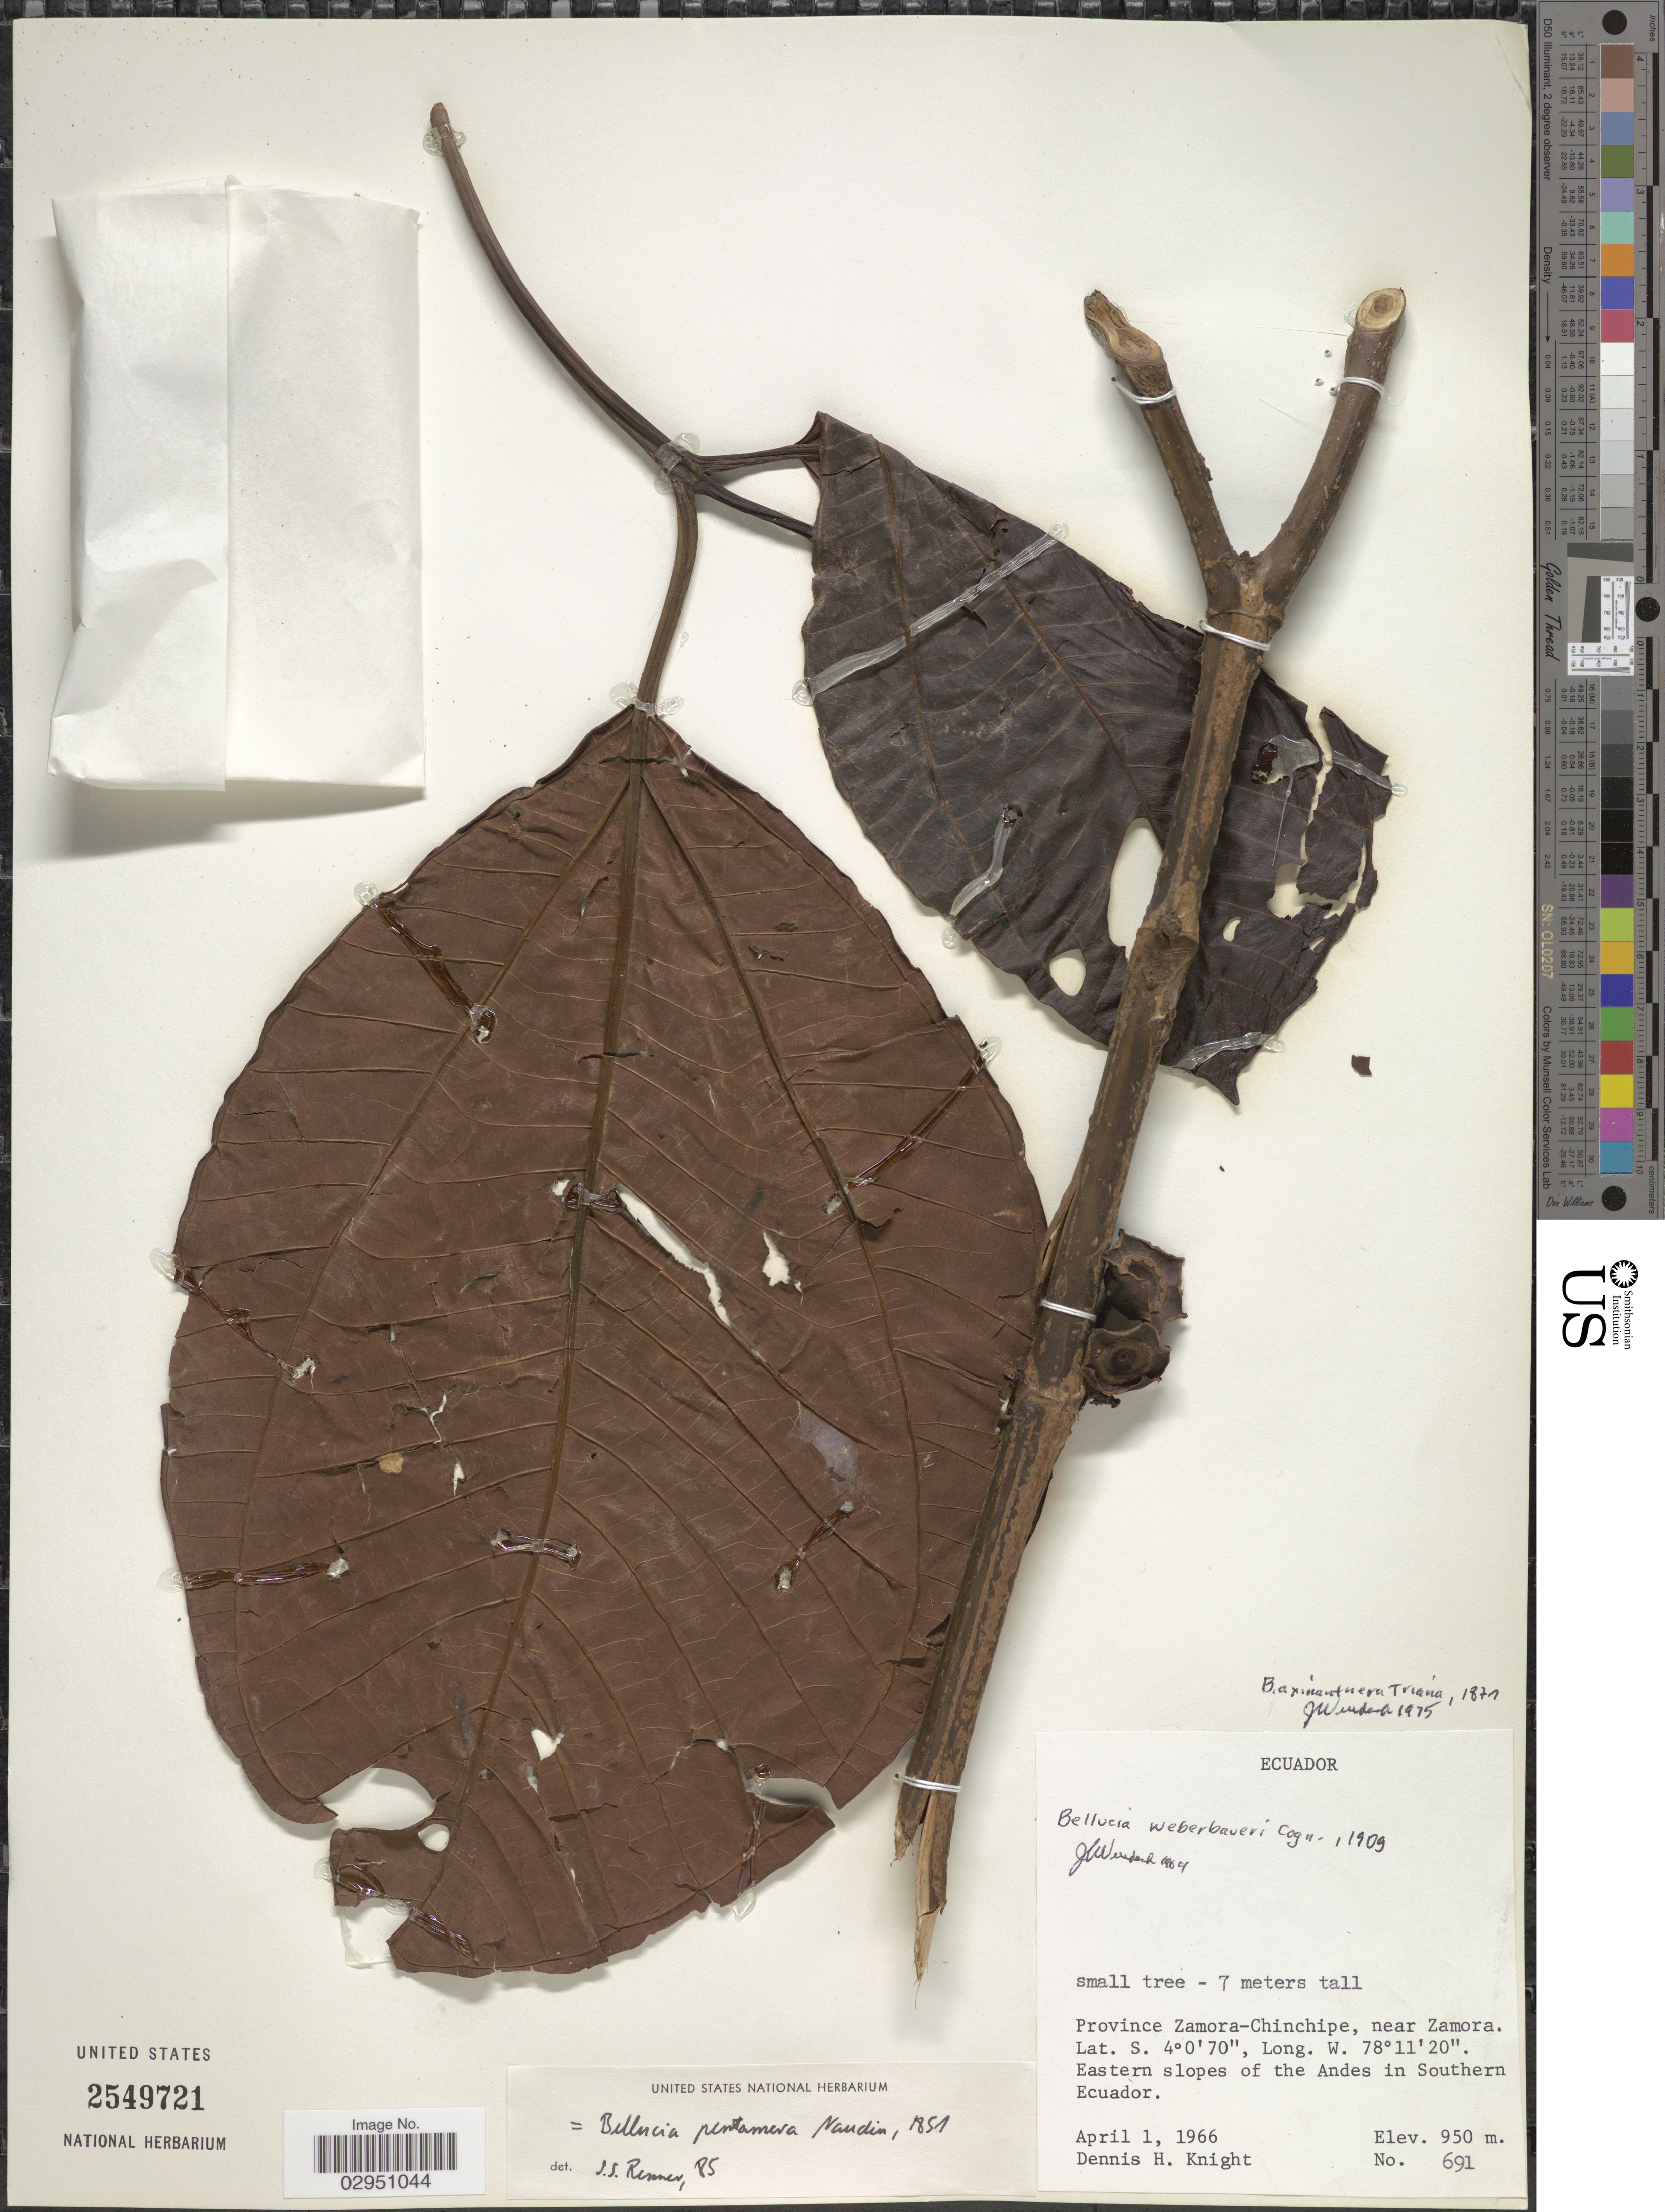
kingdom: Plantae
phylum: Tracheophyta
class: Magnoliopsida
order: Myrtales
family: Melastomataceae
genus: Bellucia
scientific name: Bellucia pentamera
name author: Naudin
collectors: D. Knight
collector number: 691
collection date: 1966-04-01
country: Ecuador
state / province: Zamora-Chinchipe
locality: Near Zamora. Eastern slopes of the Andes in Southern Ecuador.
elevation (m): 950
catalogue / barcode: US 2549721